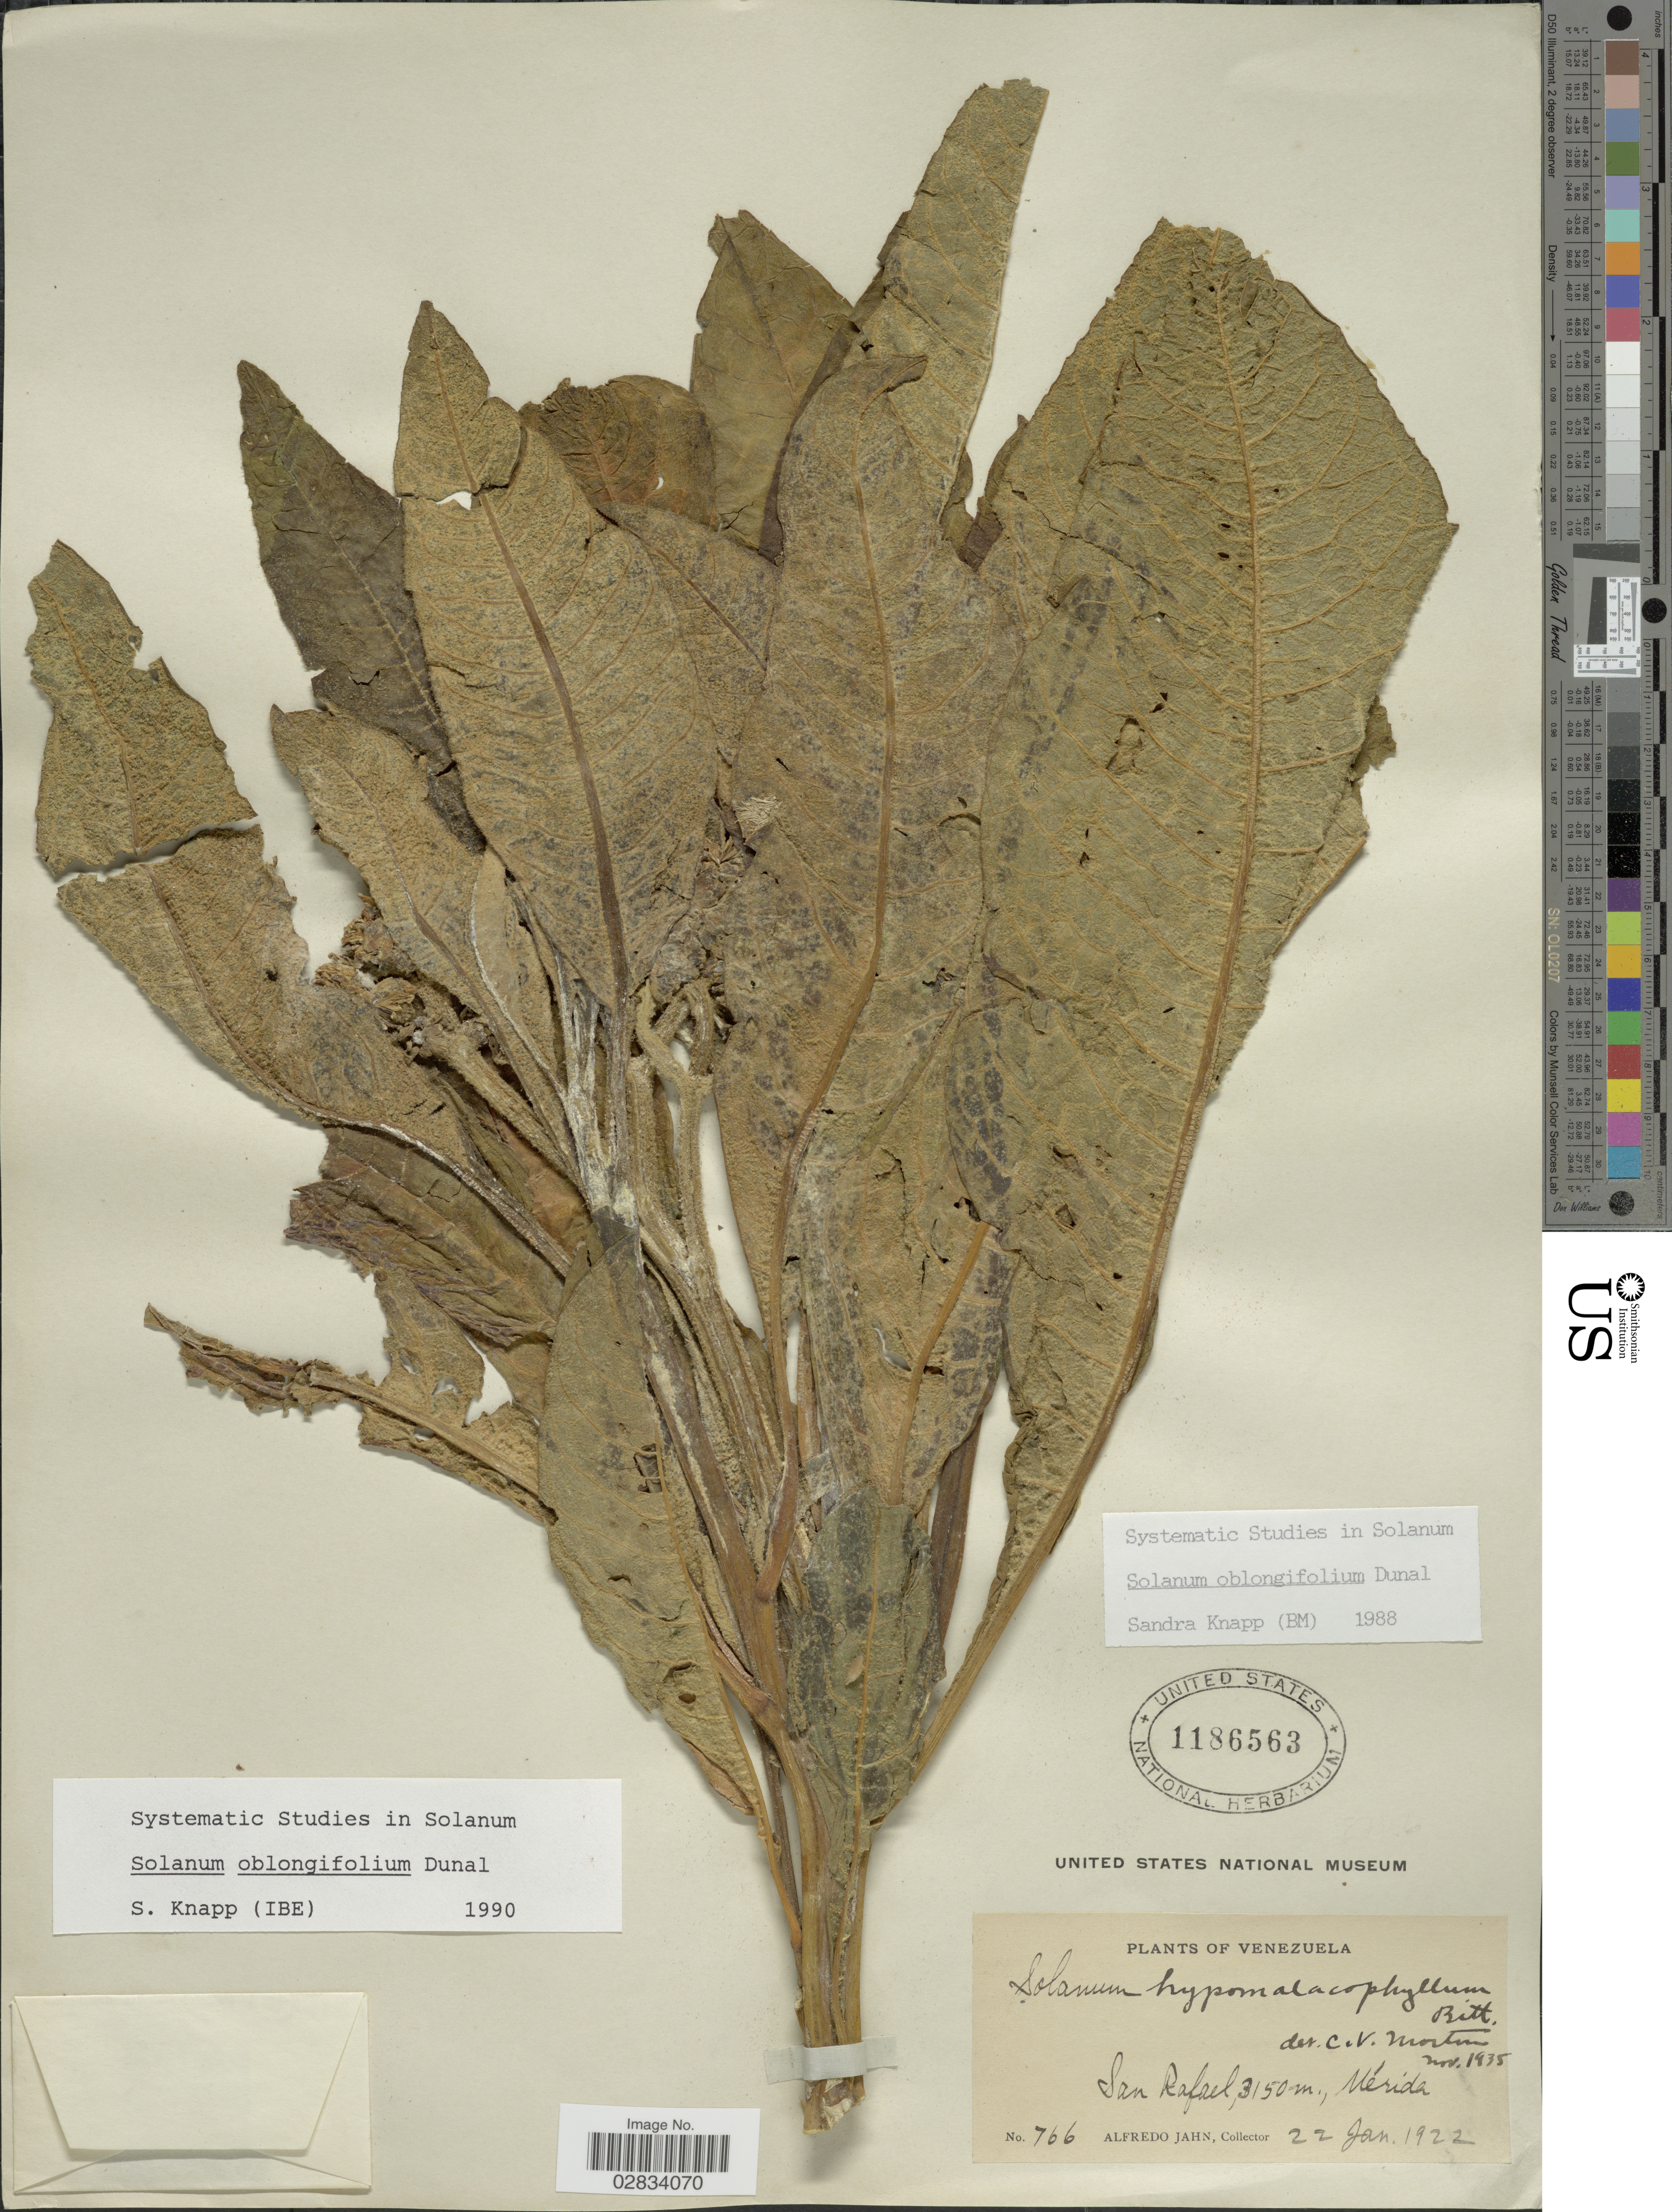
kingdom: Plantae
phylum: Tracheophyta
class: Magnoliopsida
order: Solanales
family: Solanaceae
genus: Solanum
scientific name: Solanum oblongifolium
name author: Duval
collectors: A. Jahn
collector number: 766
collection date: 1922-01-22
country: Venezuela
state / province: Mérida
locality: San Rafael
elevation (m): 3150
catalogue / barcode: US 1186563